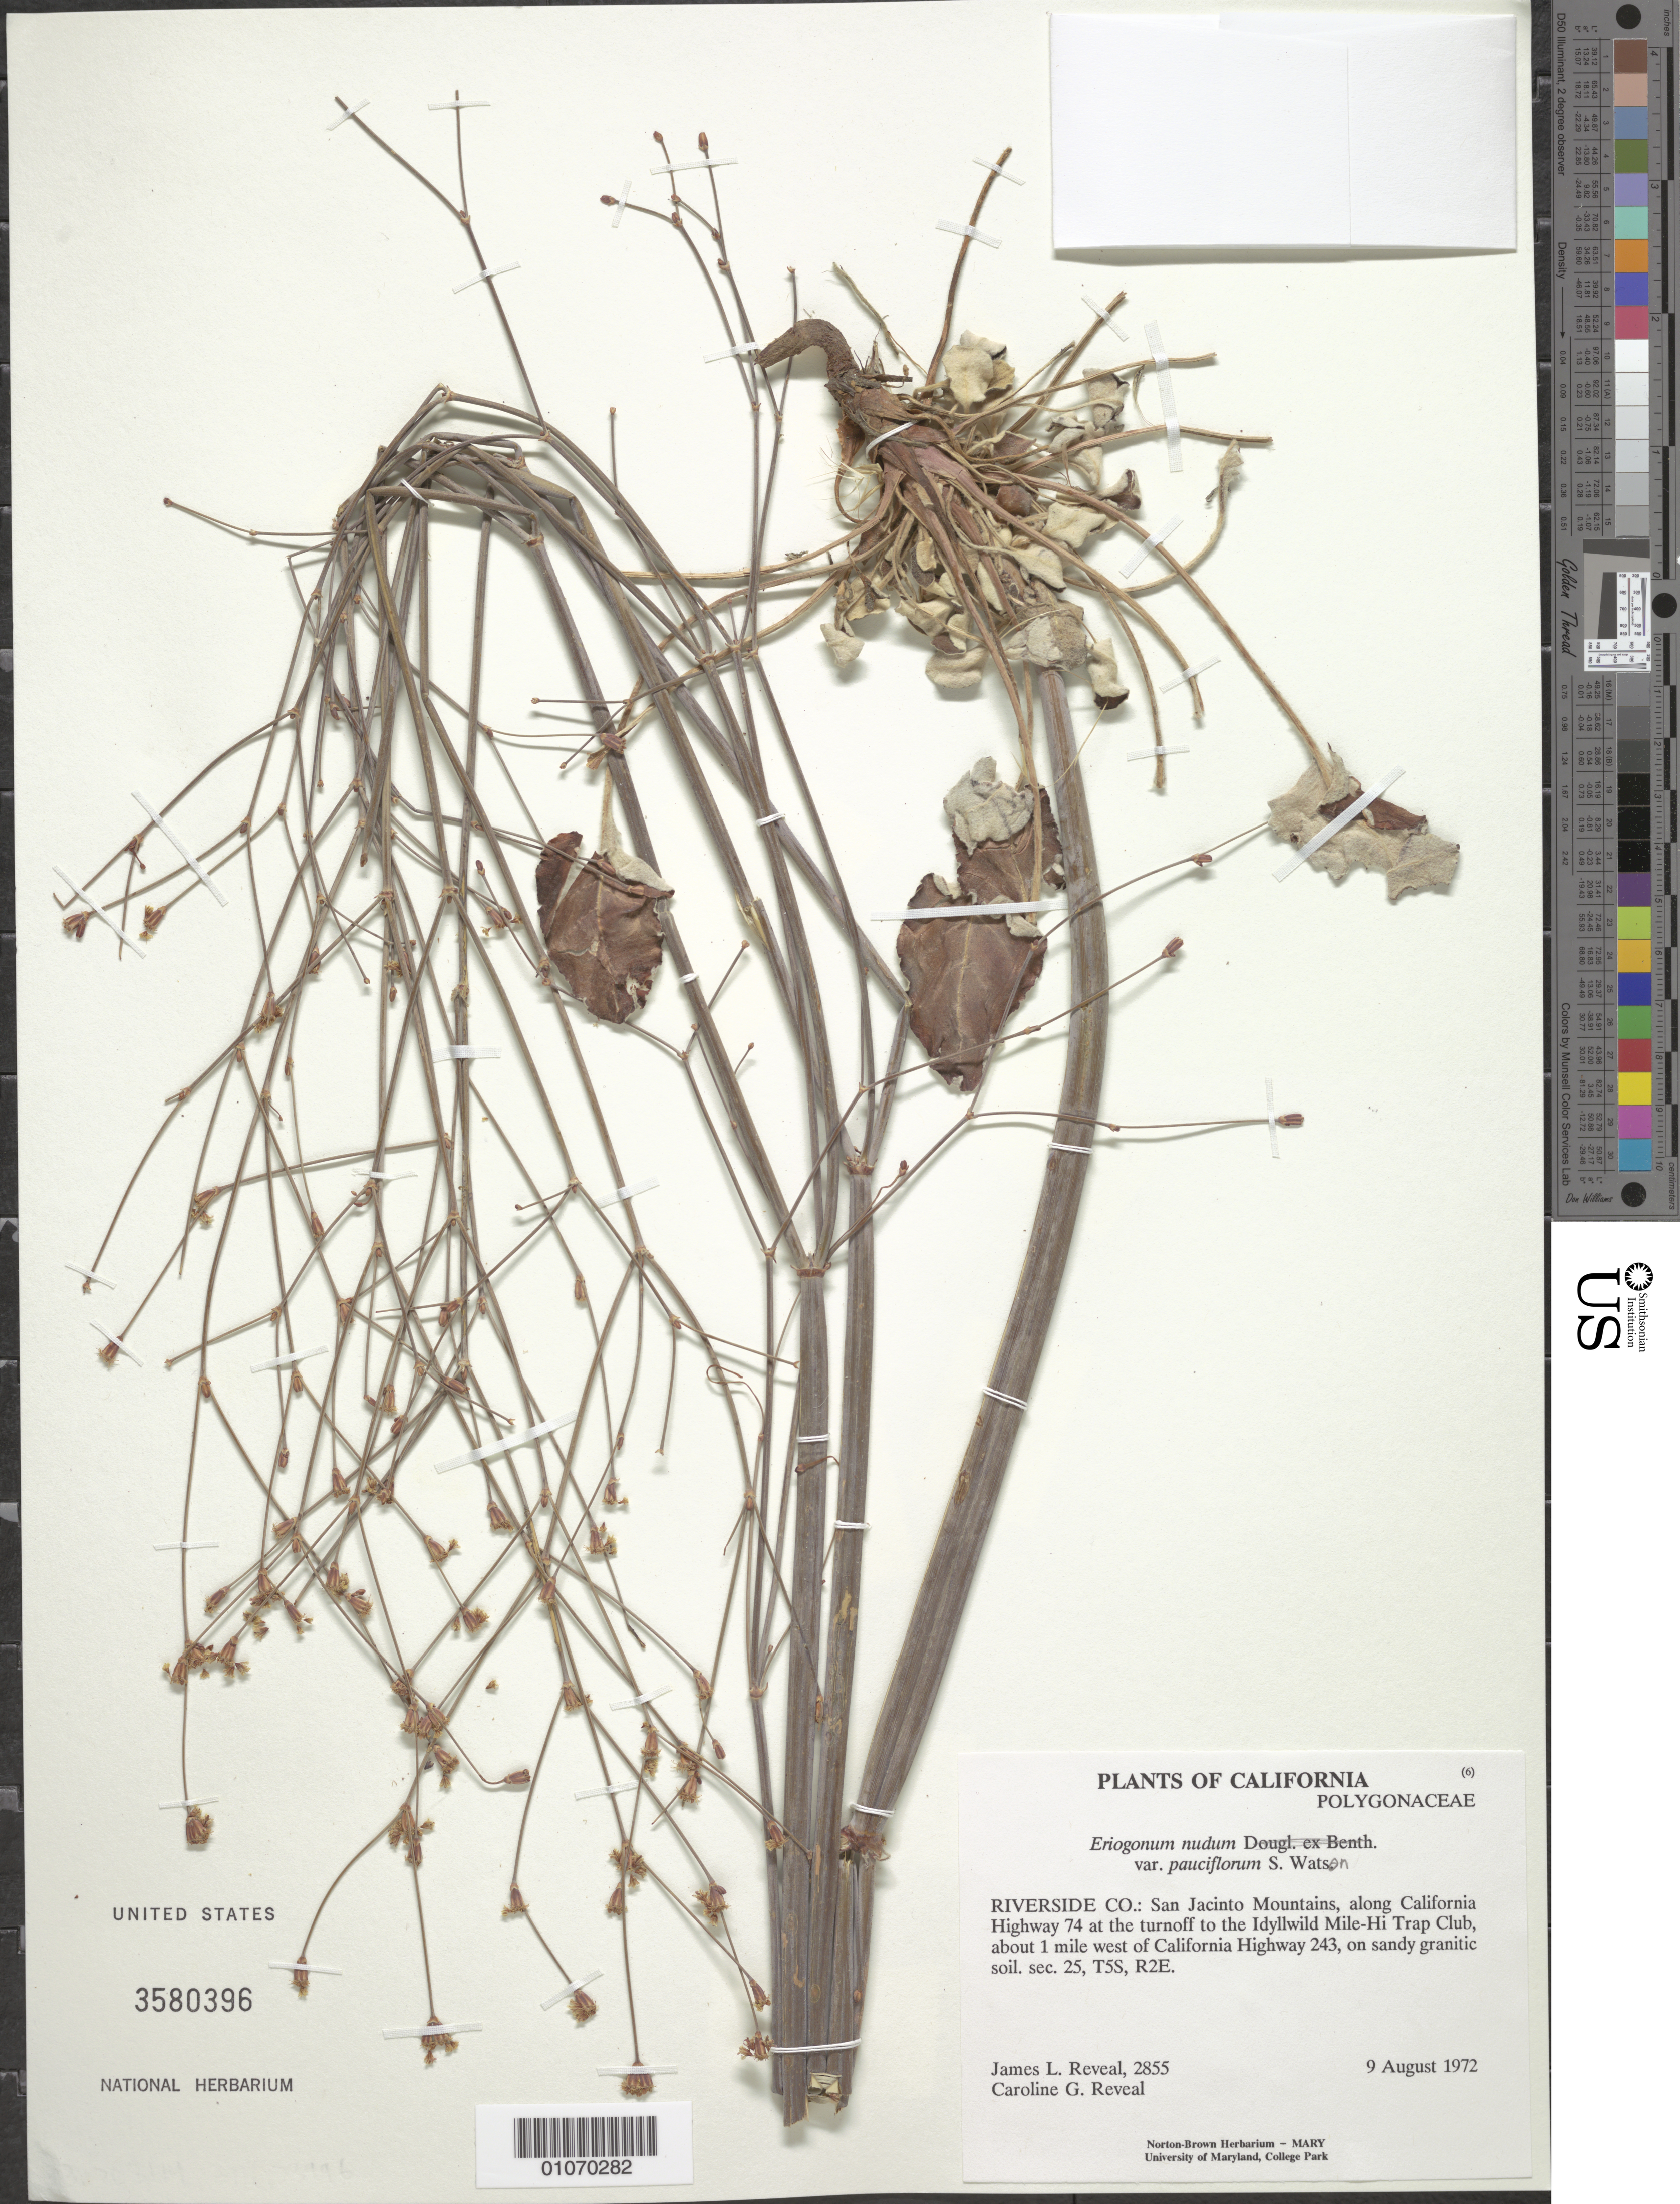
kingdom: Plantae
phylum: Tracheophyta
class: Magnoliopsida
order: Caryophyllales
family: Polygonaceae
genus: Eriogonum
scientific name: Eriogonum nudum var. pauciflorum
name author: S. Watson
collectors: J. L. Reveal & C. G. Reveal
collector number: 2855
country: United States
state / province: California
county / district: Riverside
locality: San Jacinto Mts. along California Hwy 74 at the turnoff to the Idyllwild Mile-Hi Trap Club, W of California Hwy 243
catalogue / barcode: US 3580396